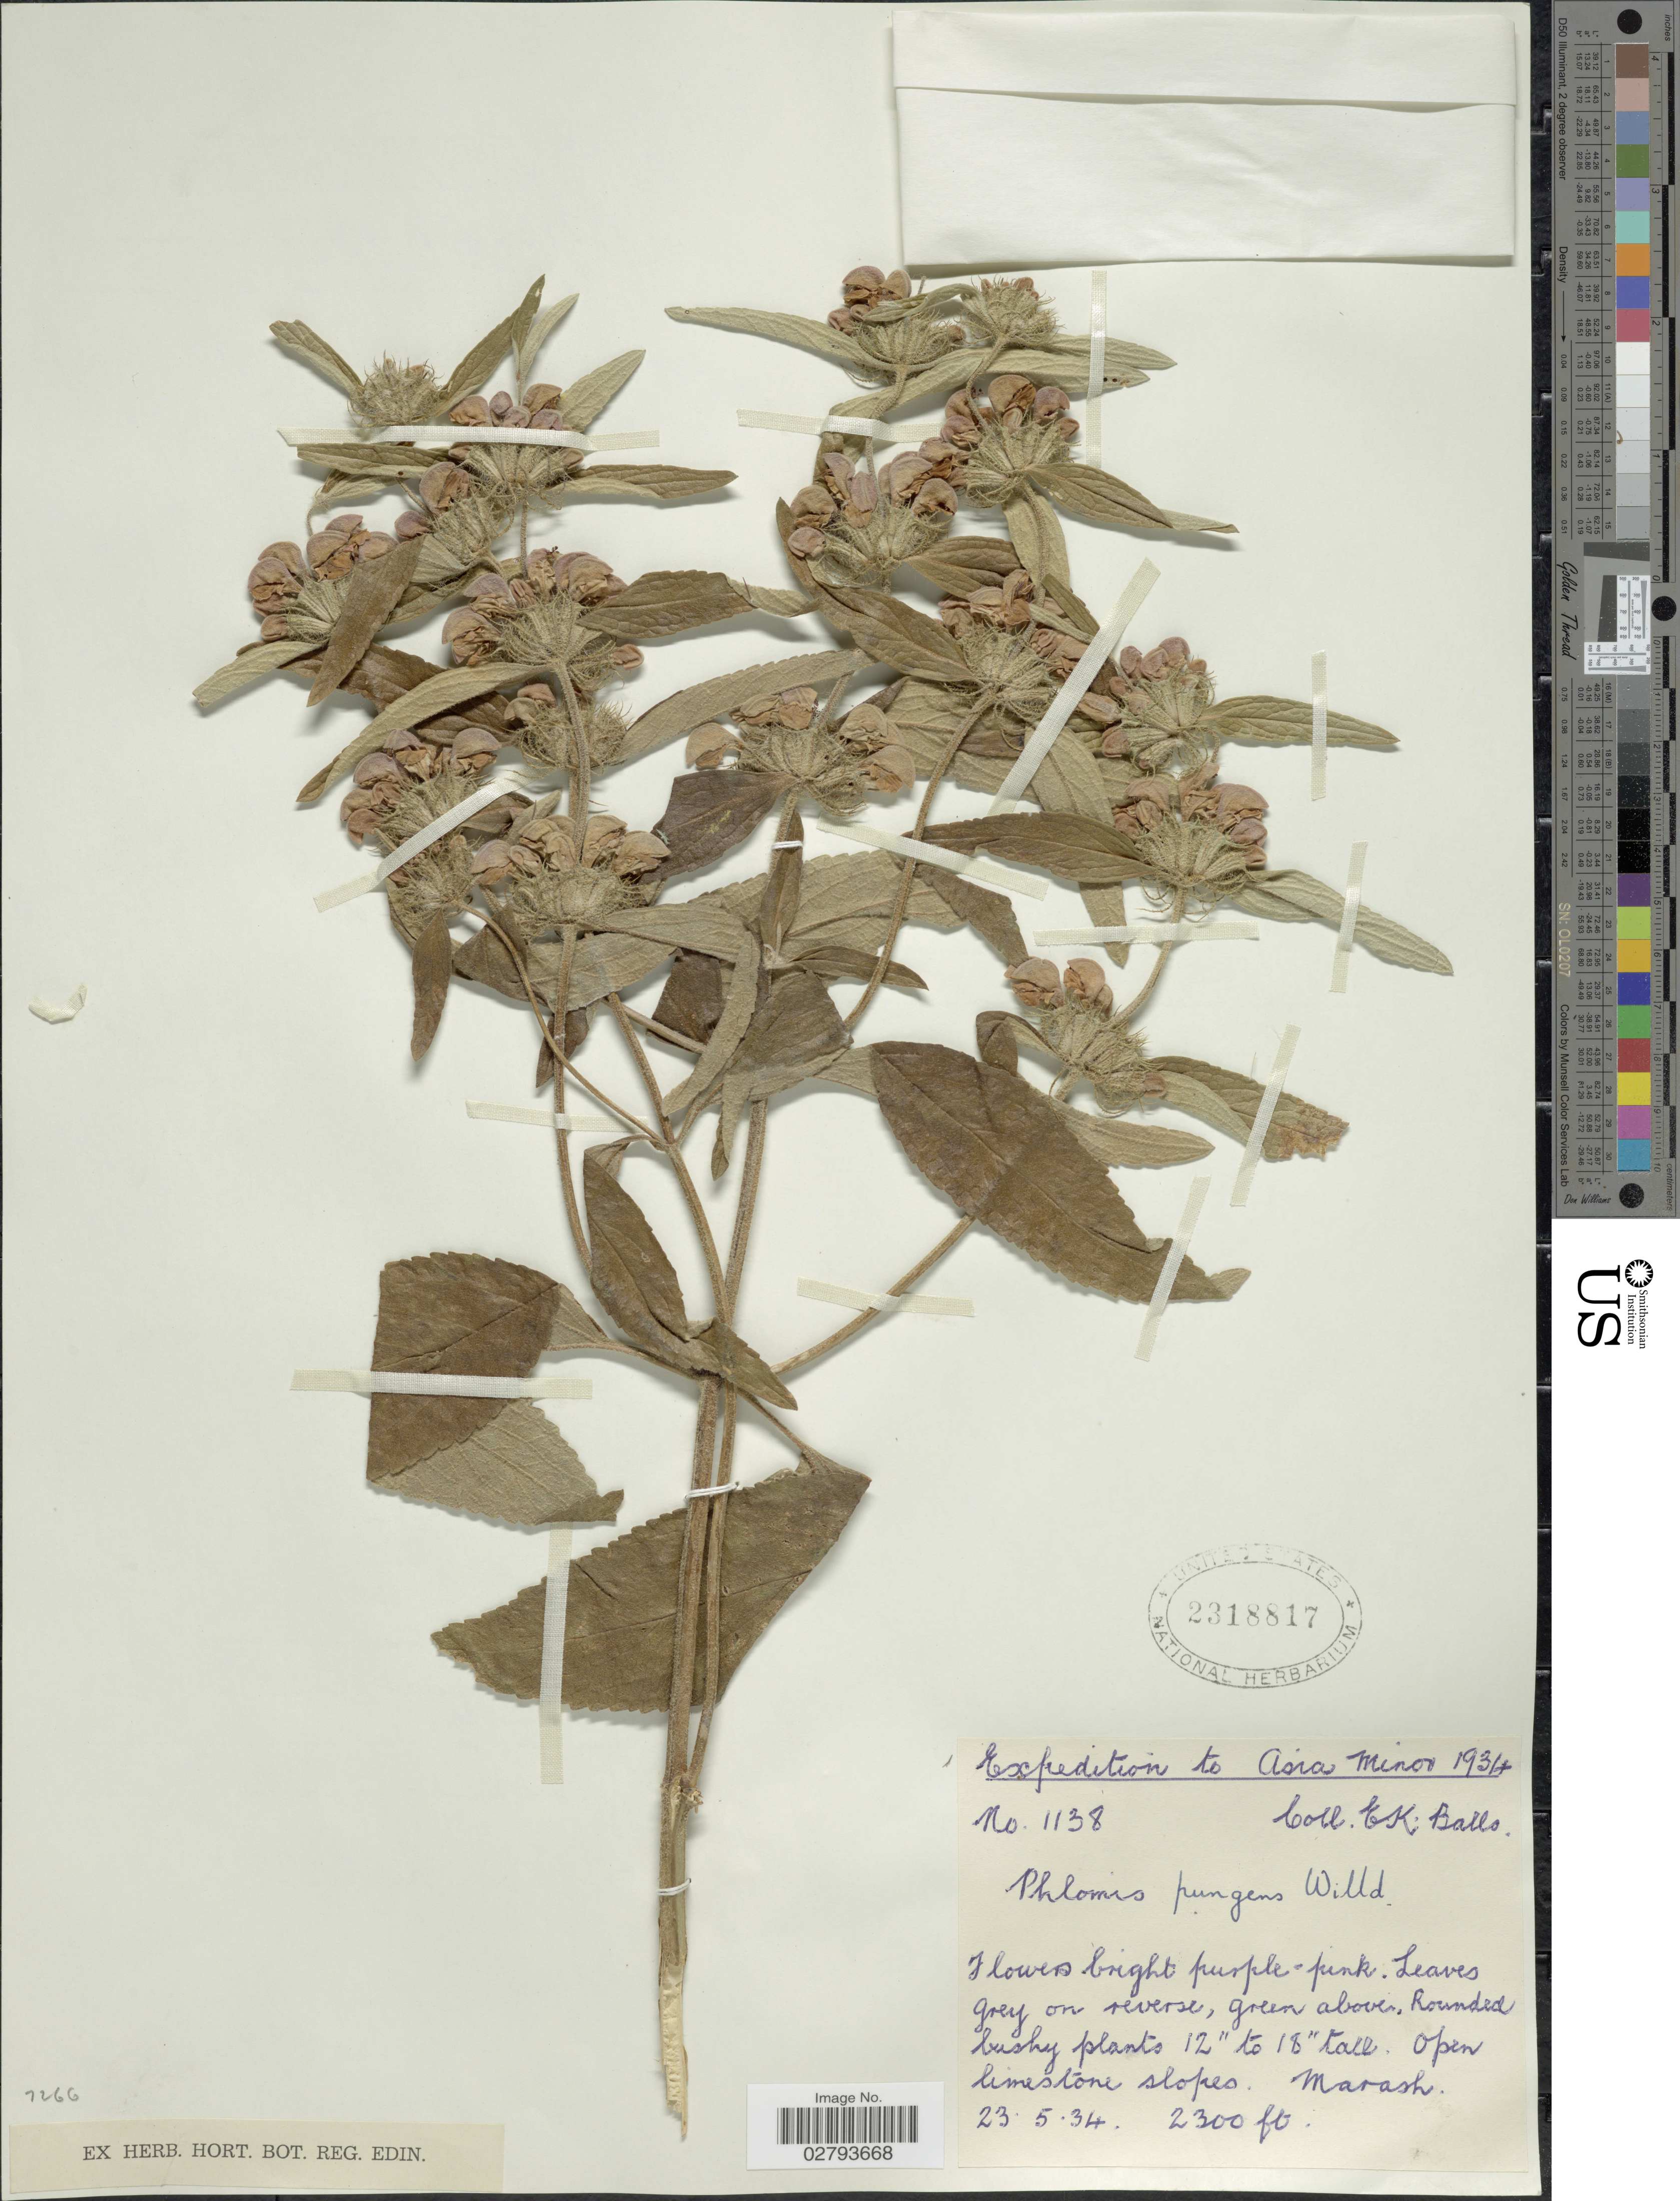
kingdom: Plantae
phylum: Tracheophyta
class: Magnoliopsida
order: Lamiales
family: Lamiaceae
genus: Phlomis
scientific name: Phlomis herba-venti subsp. pungens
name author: Maire ex DeFilipps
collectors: E. K. Balls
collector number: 1138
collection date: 1934-05-23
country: Turkey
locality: Asia Minor. Marash.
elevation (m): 701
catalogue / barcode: US 2318817